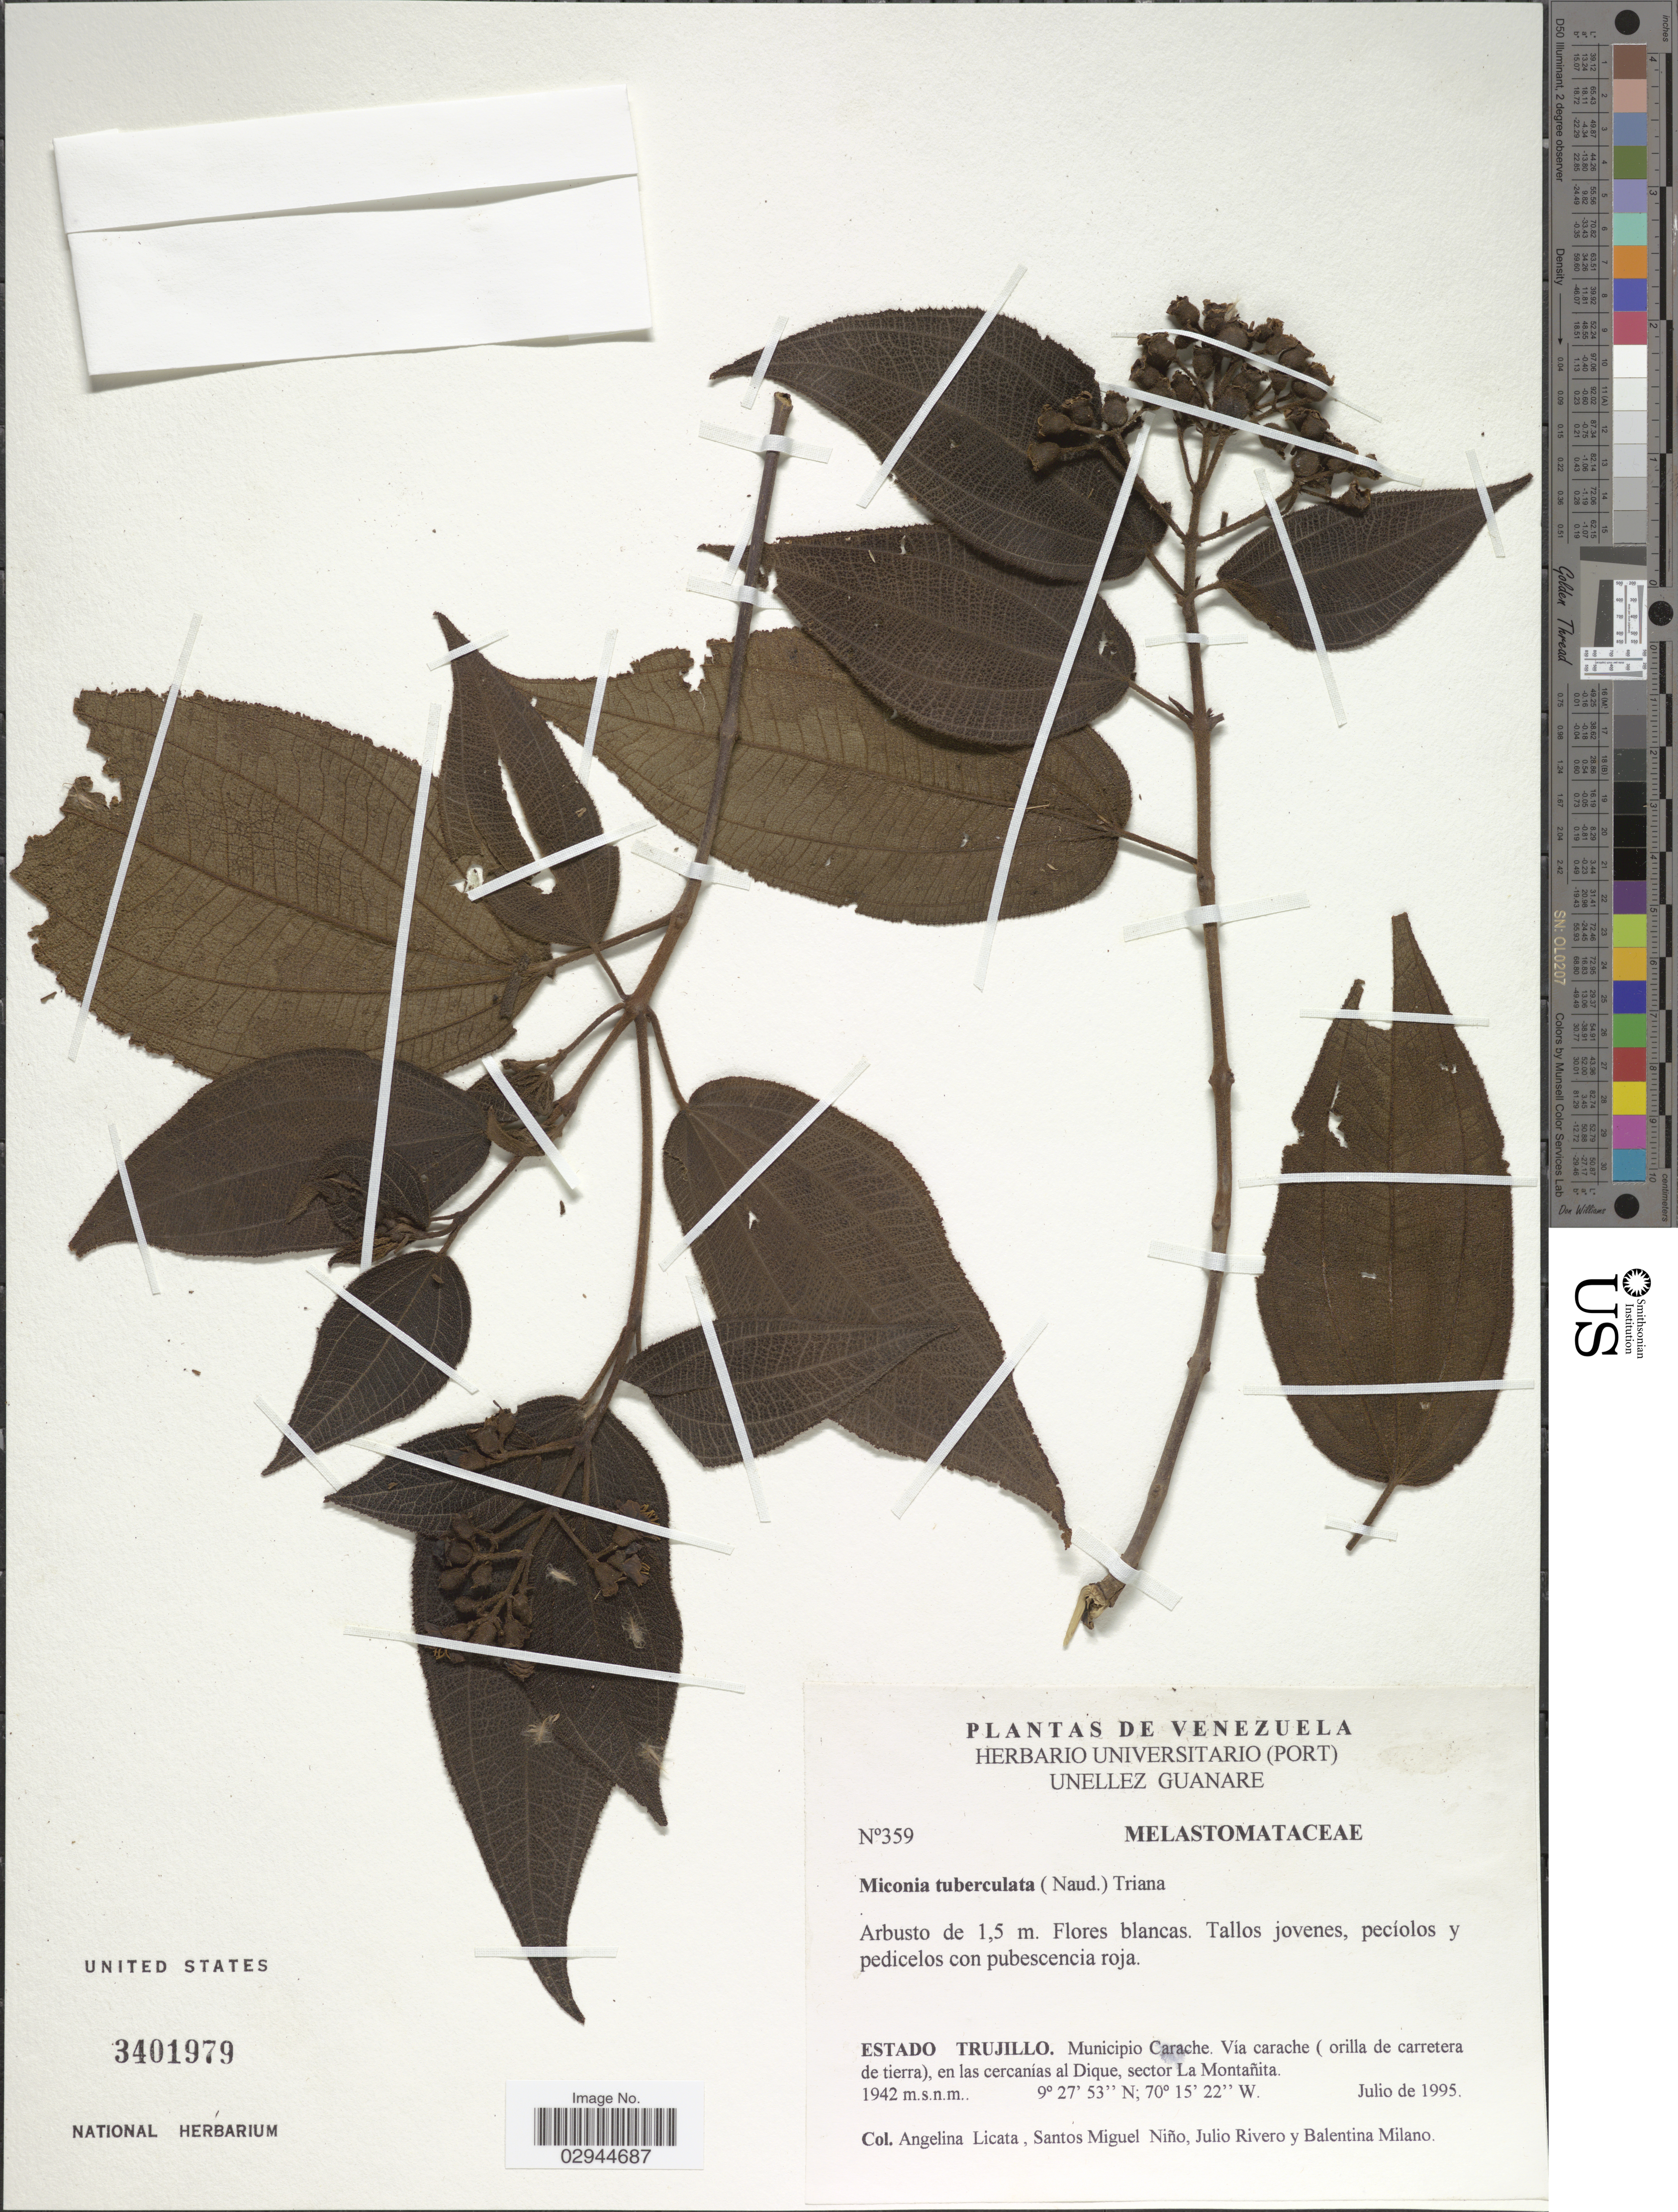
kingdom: Plantae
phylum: Tracheophyta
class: Magnoliopsida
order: Myrtales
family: Melastomataceae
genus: Miconia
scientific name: Miconia tuberculata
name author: (Naudin) Triana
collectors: A. Licata, S. M. Niño, J. Rivero & B. Milano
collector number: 359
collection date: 1995-07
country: Venezuela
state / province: Trujillo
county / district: Carache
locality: Vía carache (orilla de carretera de tierra), en las cercanías al Dique, sector La Montañita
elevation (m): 1942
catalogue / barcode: US 3401979